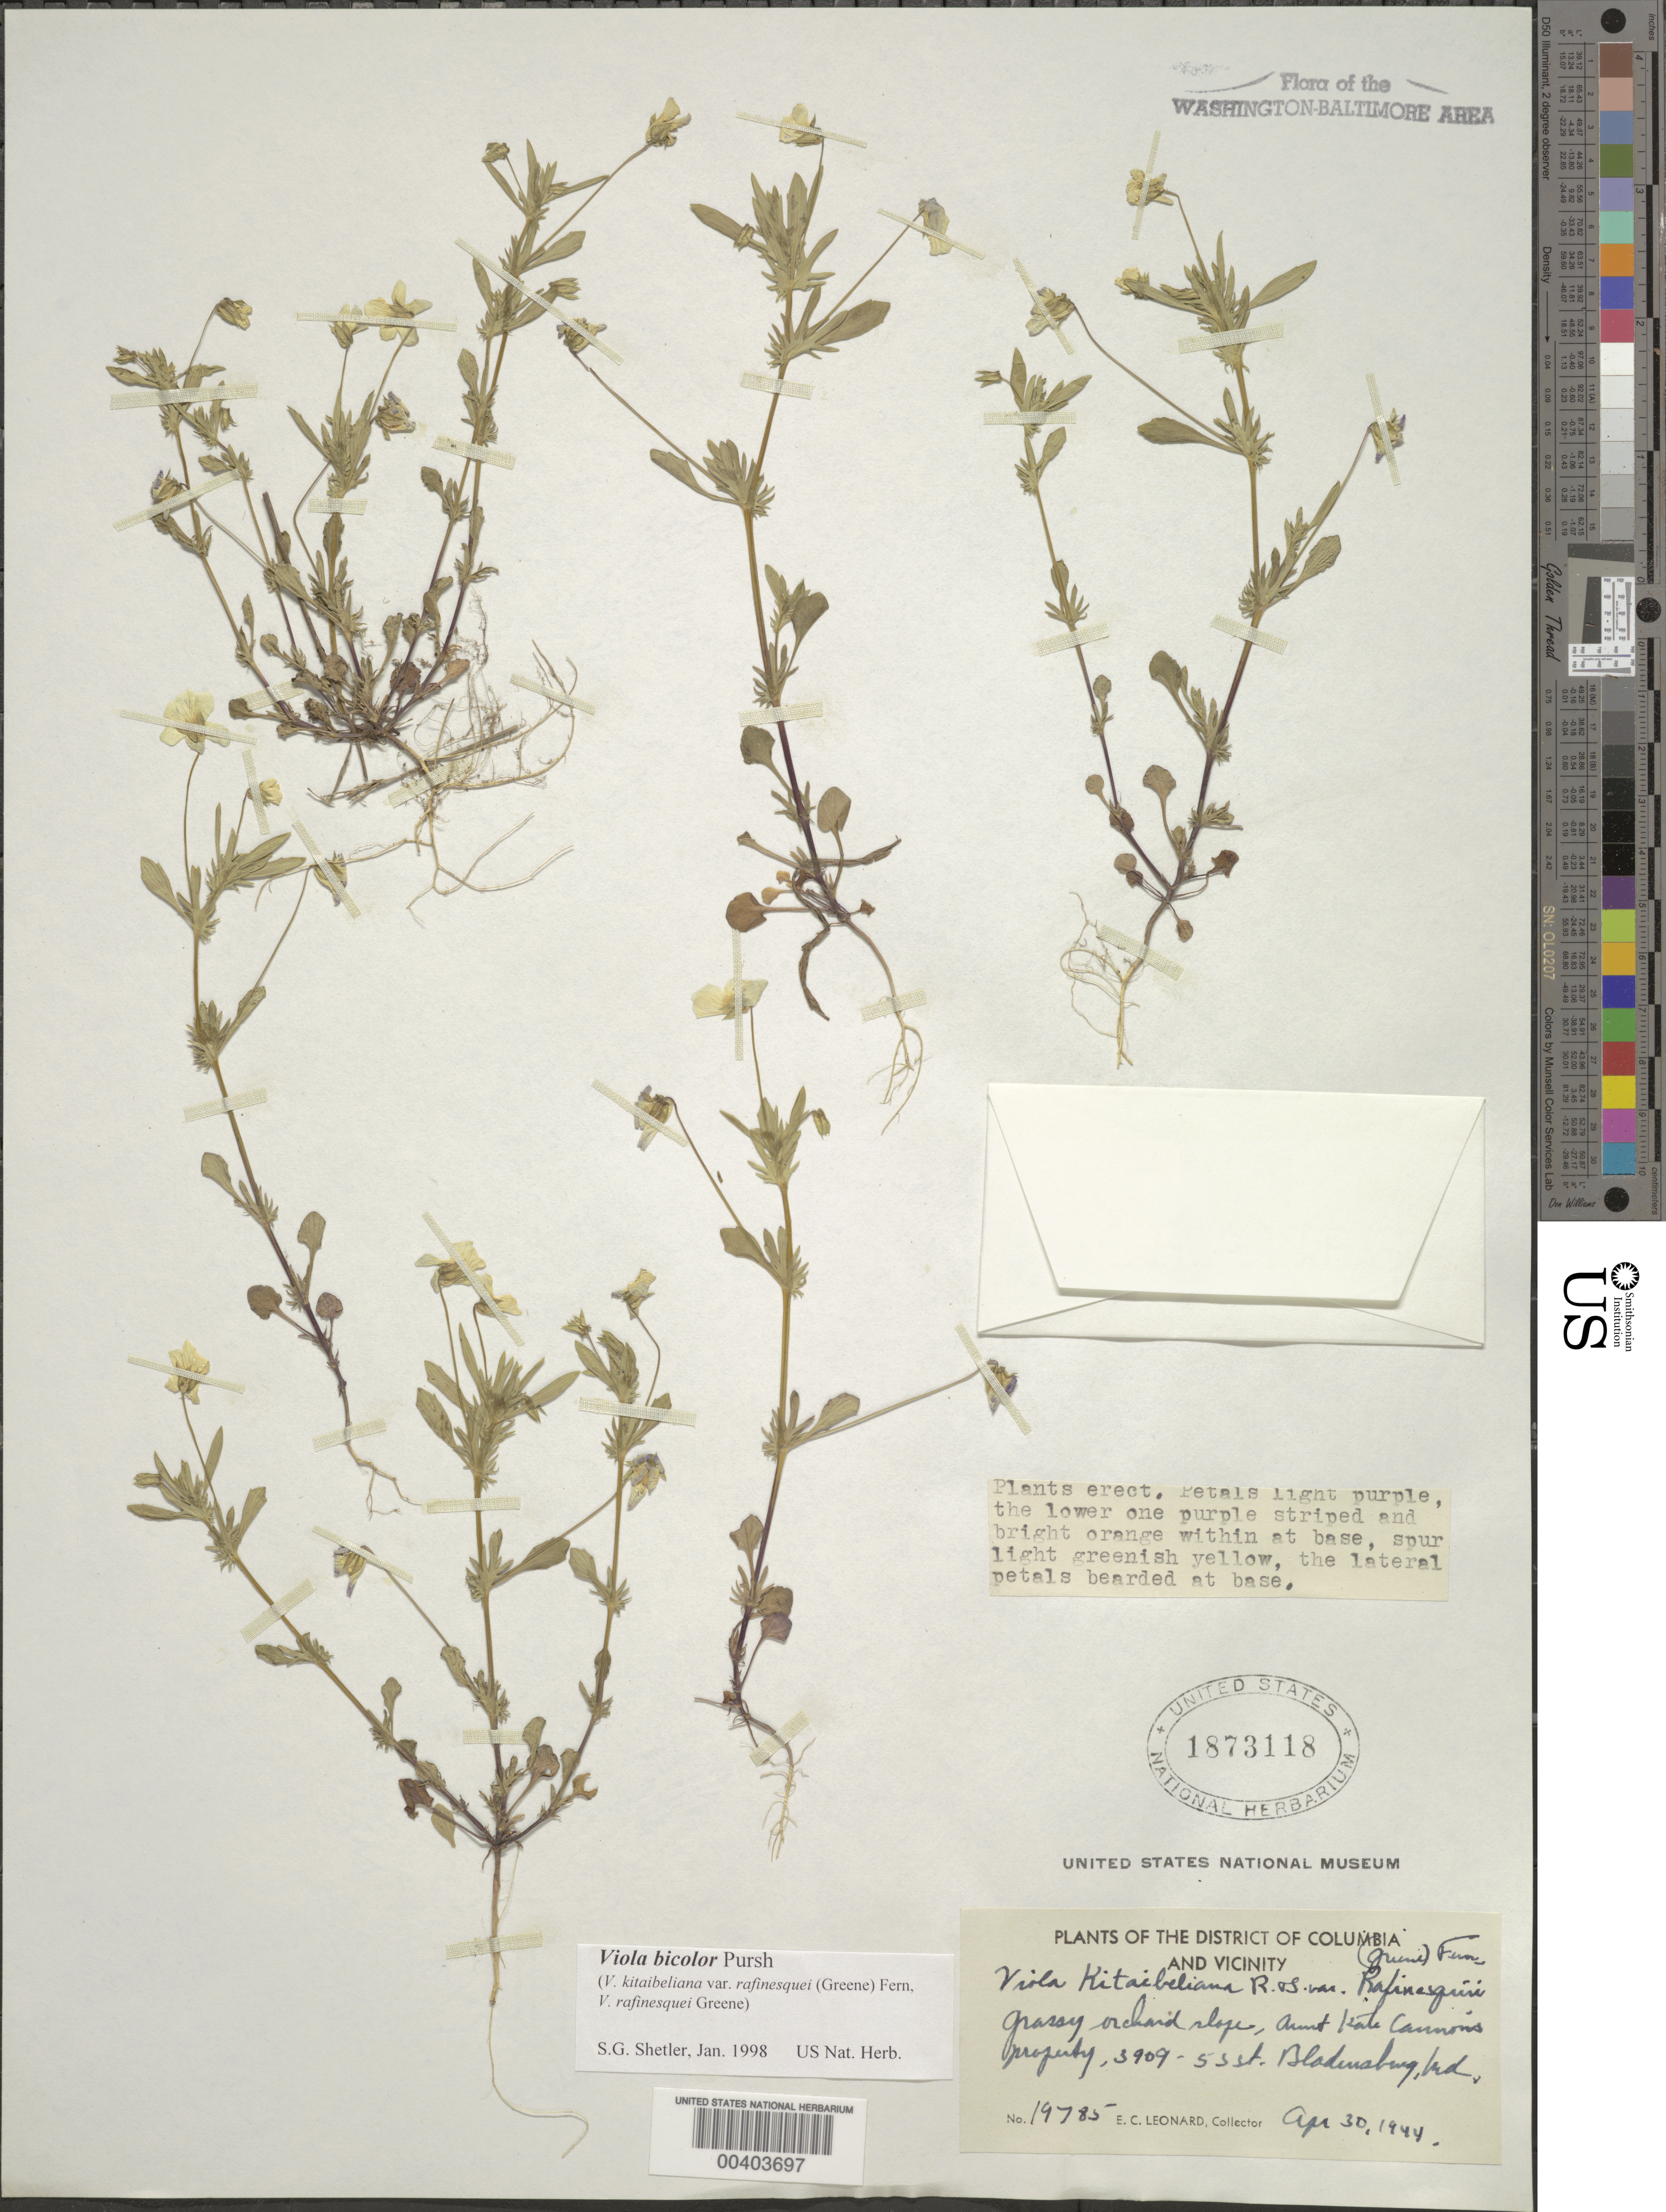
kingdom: Plantae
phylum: Tracheophyta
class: Magnoliopsida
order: Malpighiales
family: Violaceae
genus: Viola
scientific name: Viola bicolor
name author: Pursh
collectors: E. C. Leonard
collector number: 19785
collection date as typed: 30 Apr 1944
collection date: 1944-04-30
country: United States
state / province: Maryland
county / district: Prince George's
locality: Bladensburg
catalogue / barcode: US 1873118